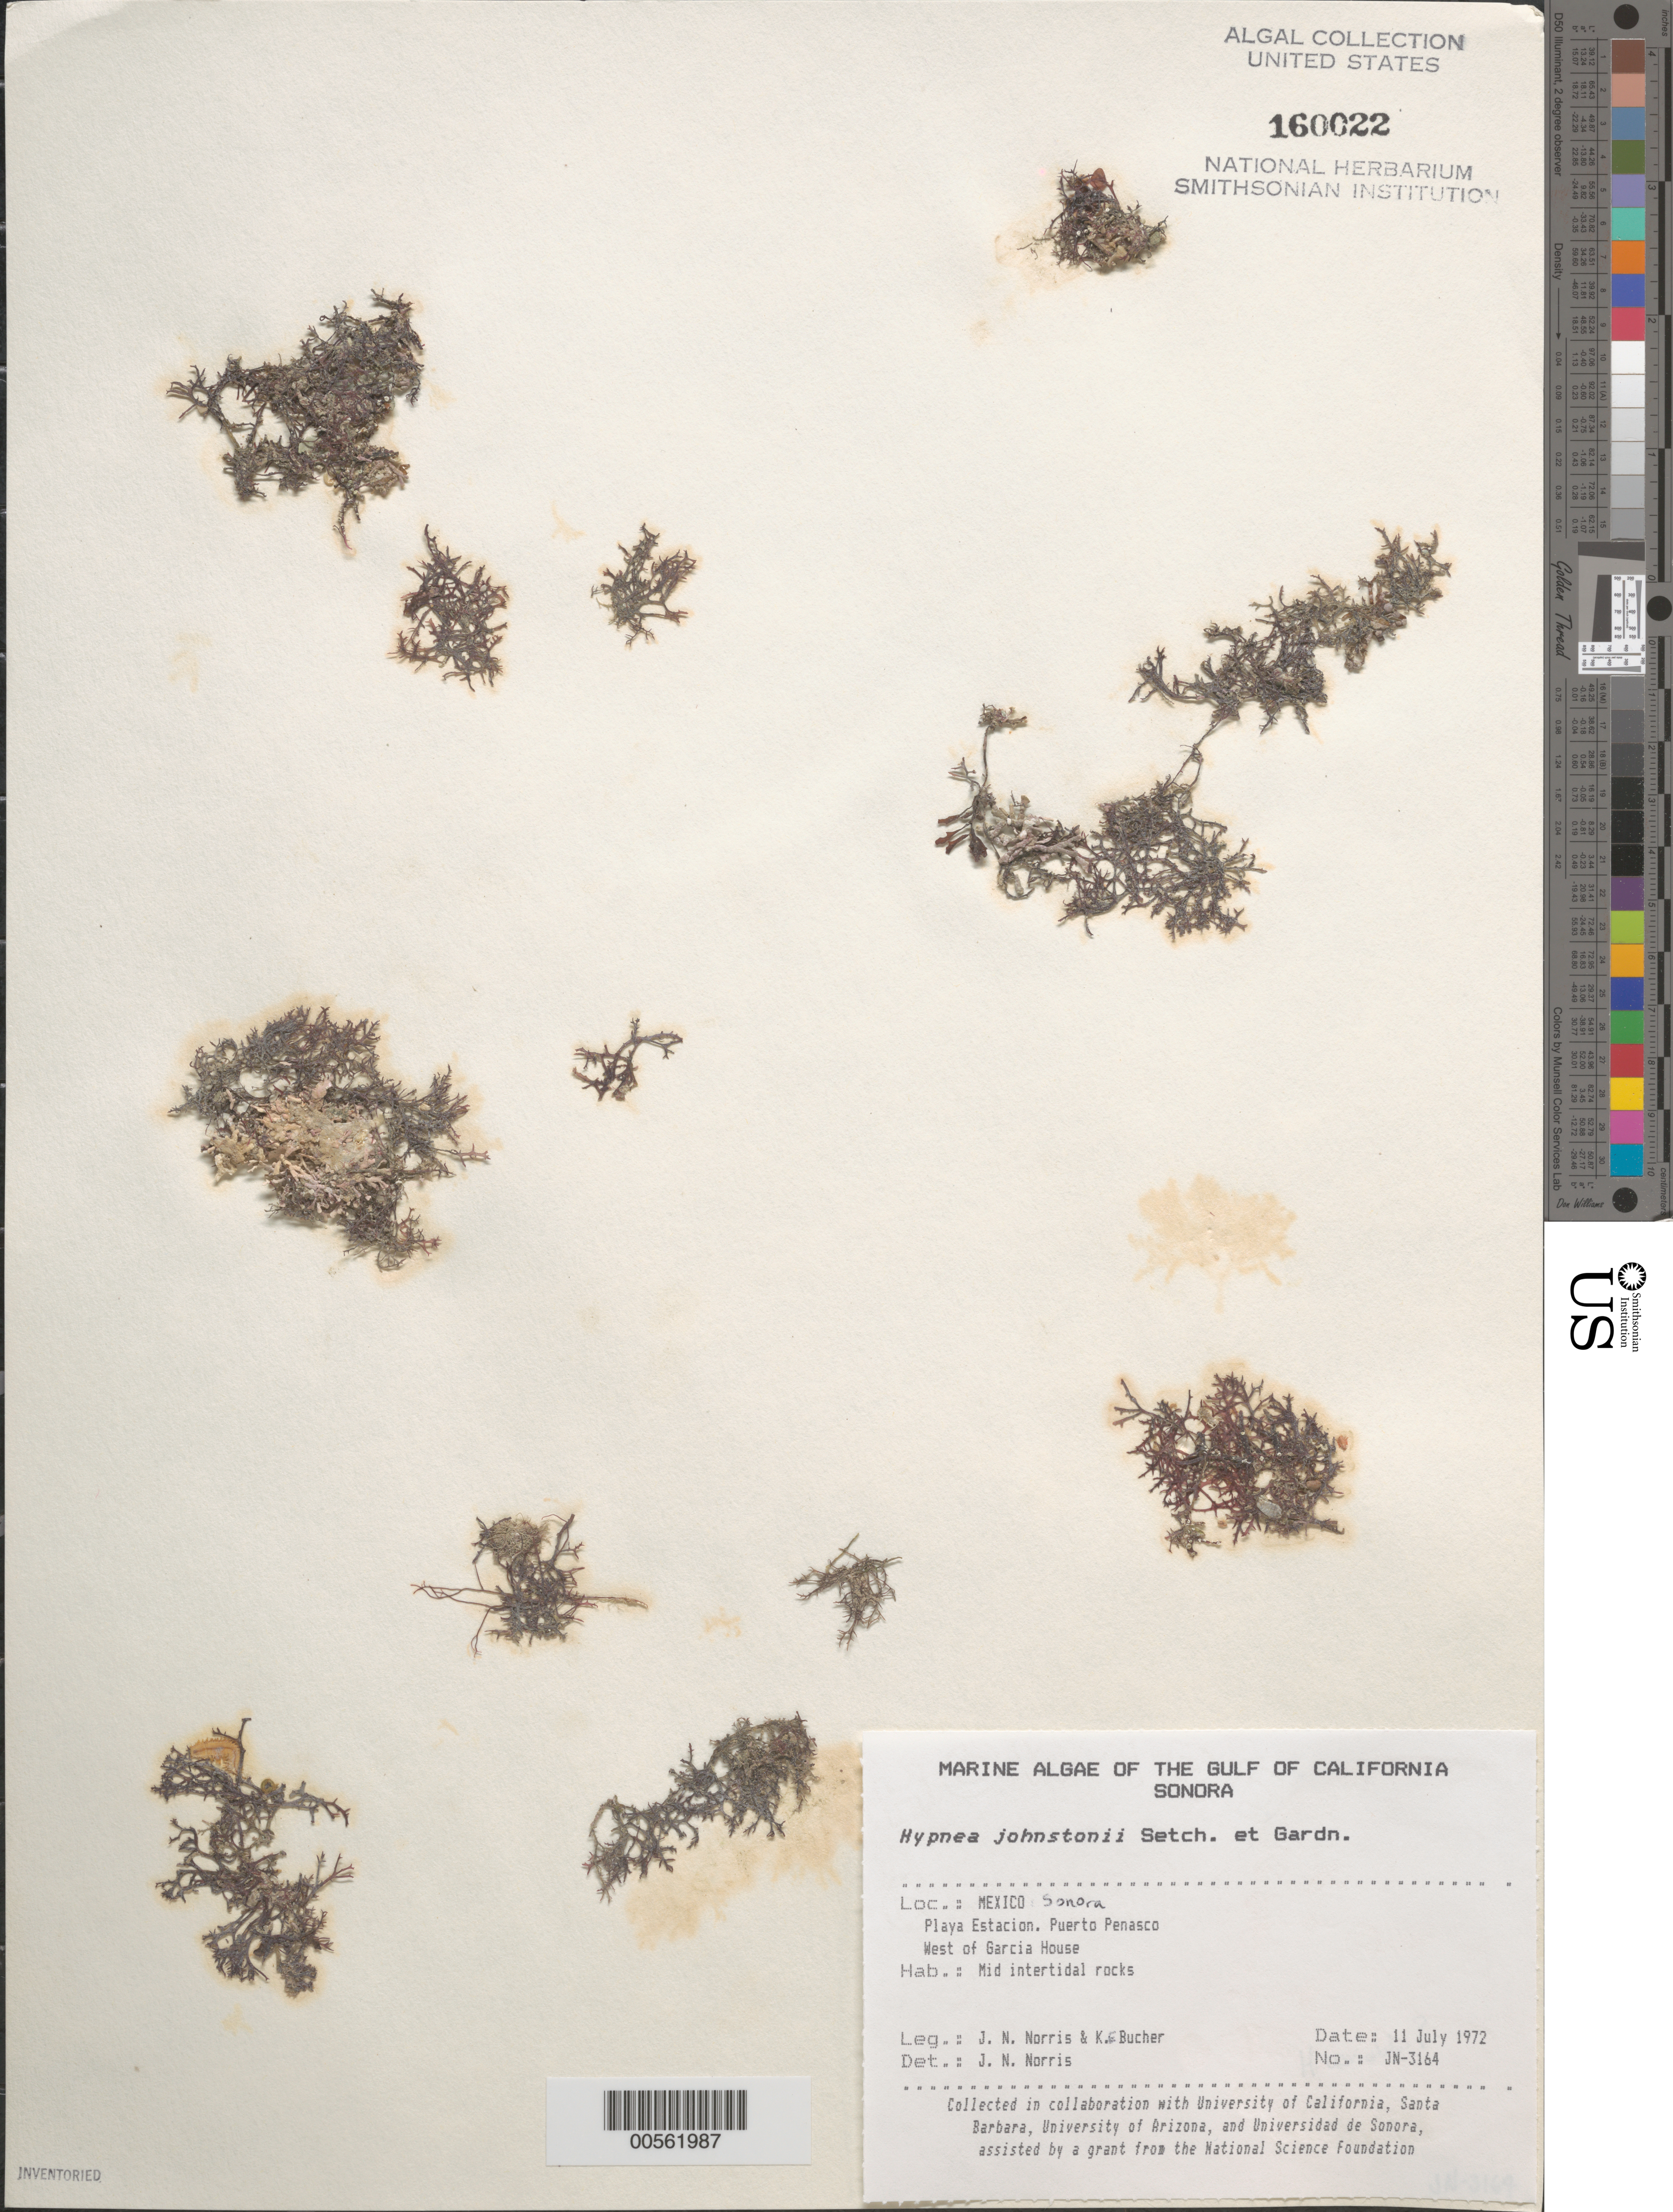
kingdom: Plantae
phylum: Rhodophyta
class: Florideophyceae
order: Gigartinales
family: Cystocloniaceae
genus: Hypnea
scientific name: Hypnea johnstonii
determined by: Norris, James N.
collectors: J. N. Norris & K. E. Bucher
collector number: JN-3164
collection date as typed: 11 Jul 1972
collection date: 1972-07-11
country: Mexico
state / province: Sonora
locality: Playa Estacion, Puerto Penasco, west of Garcia House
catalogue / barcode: US 160022